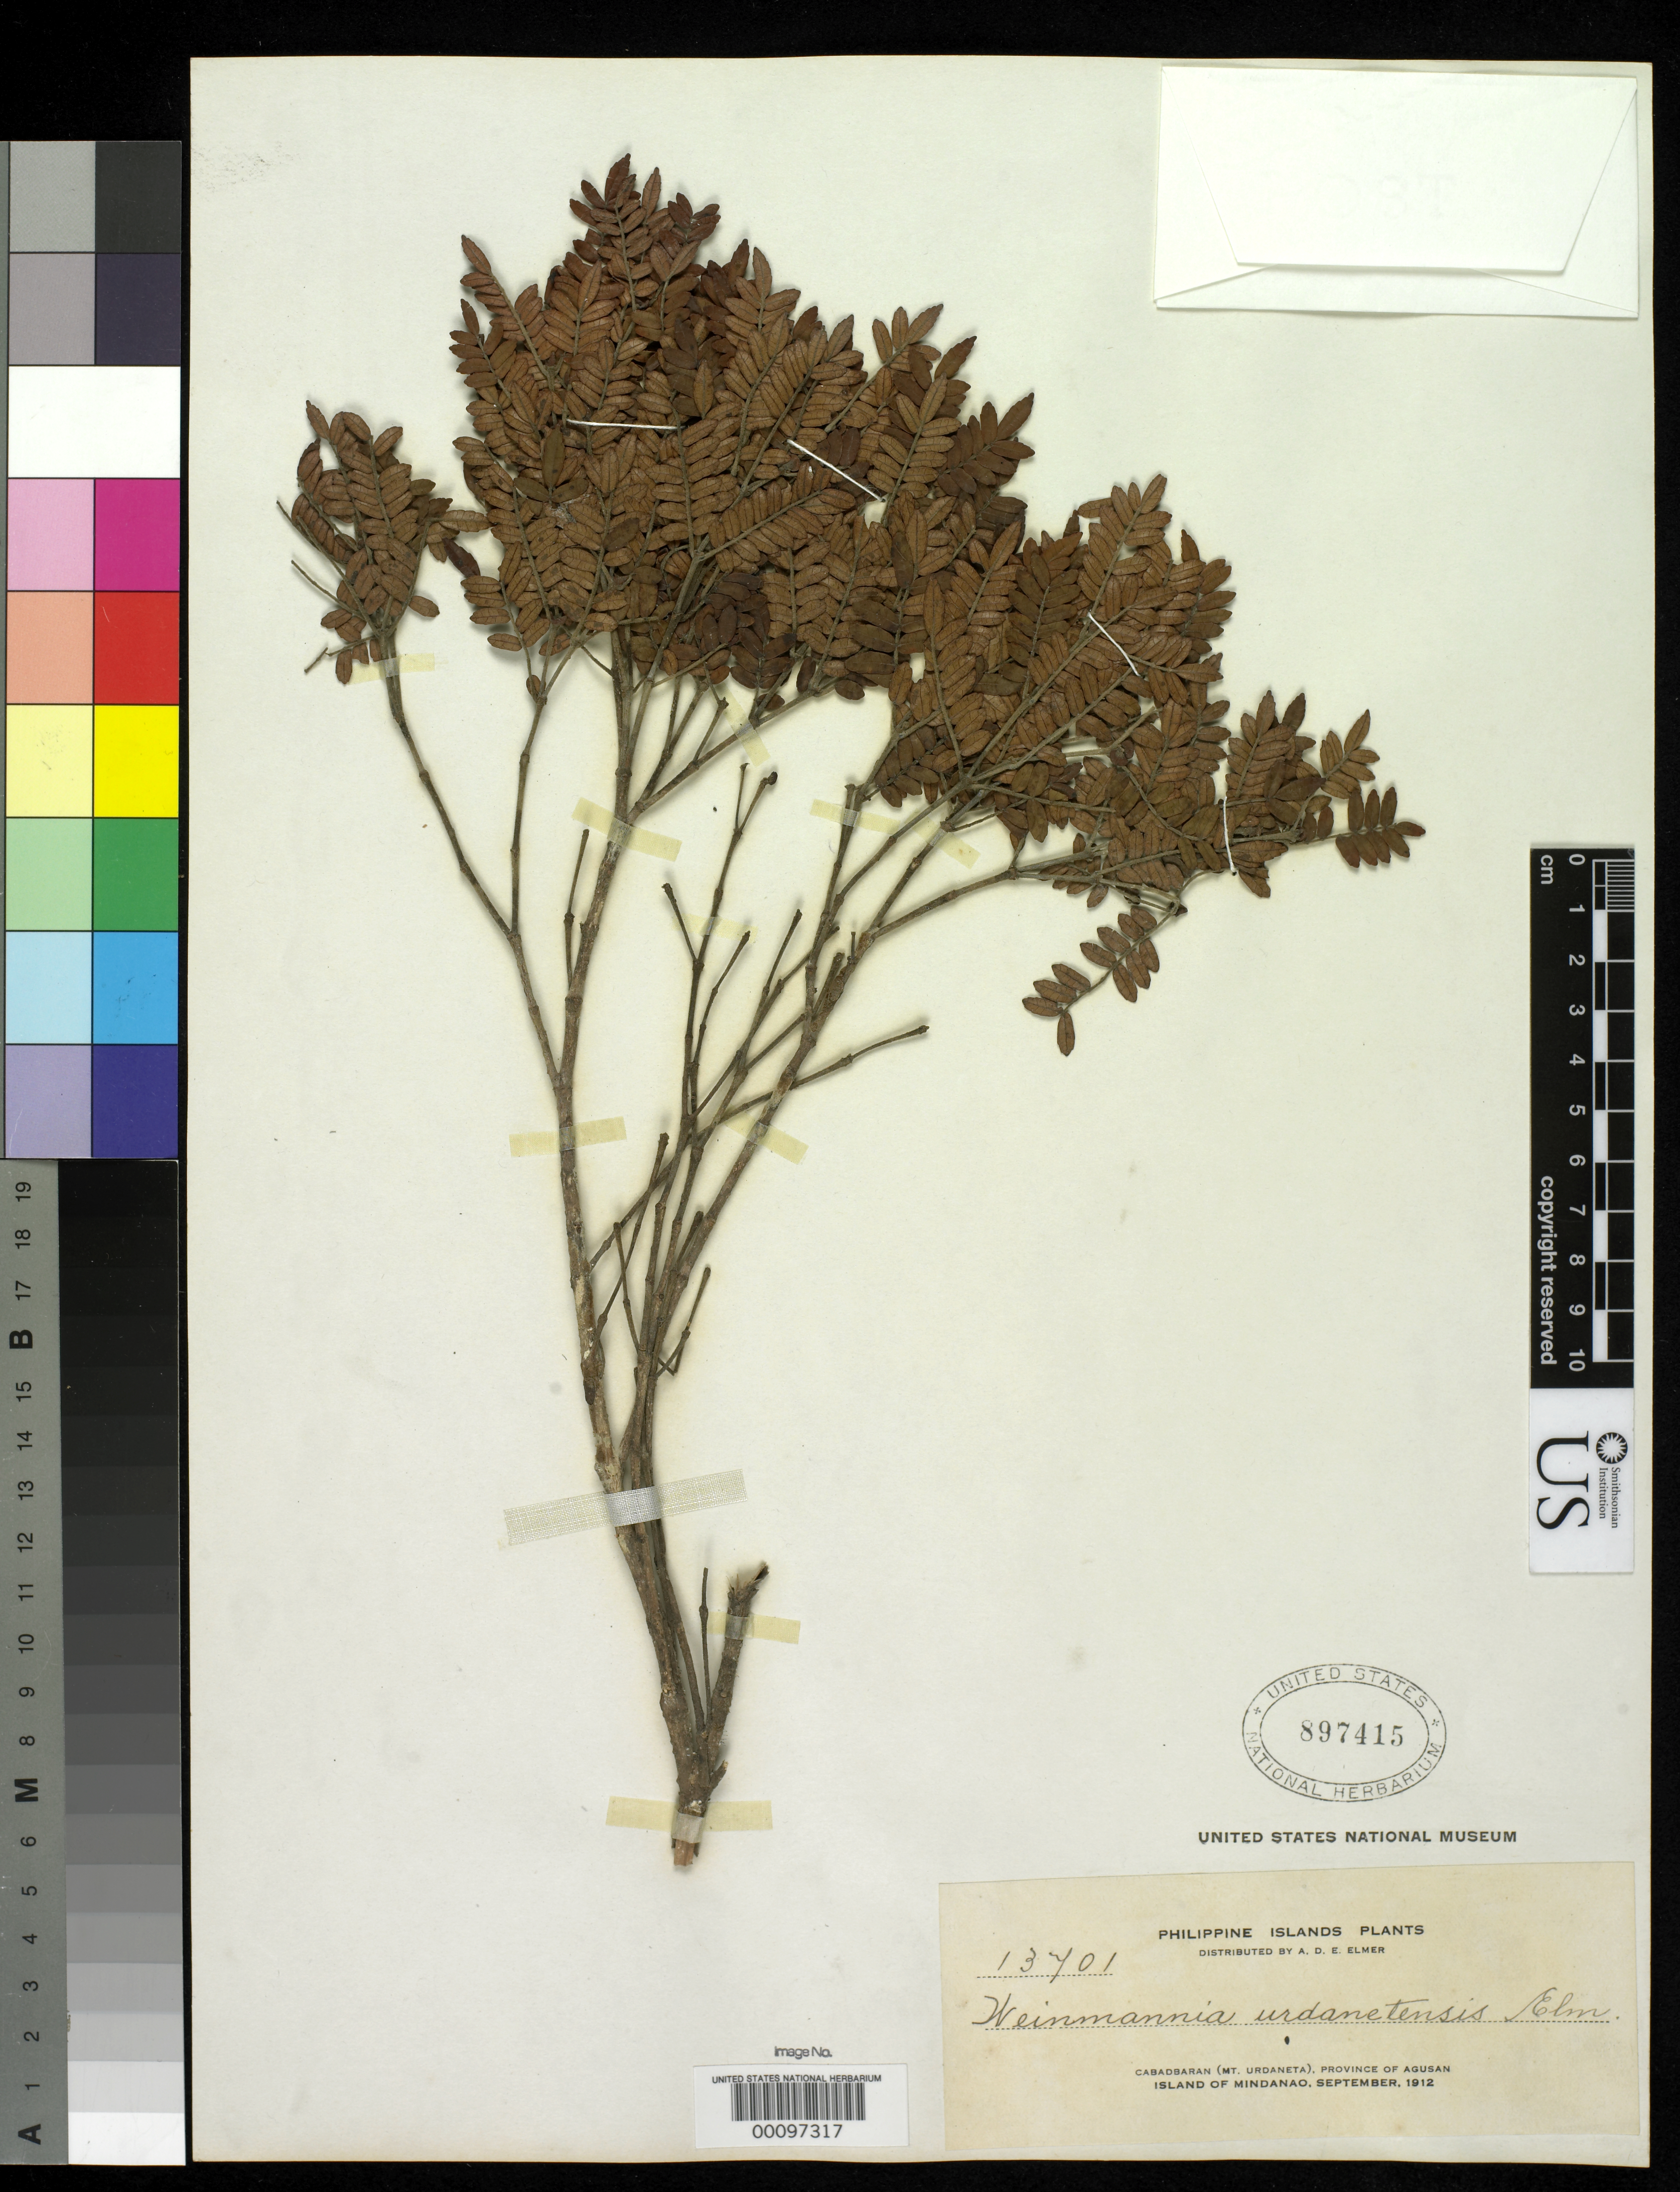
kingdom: Plantae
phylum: Tracheophyta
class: Magnoliopsida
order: Oxalidales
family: Cunoniaceae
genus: Weinmannia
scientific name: Weinmannia urdanetensis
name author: Elmer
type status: Isotype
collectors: A. D. E. Elmer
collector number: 13701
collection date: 1912-07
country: Philippines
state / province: Caraga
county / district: Agusan del Norte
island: Mindanao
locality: Cabadbaran (Mt. Urdaneta), province of Agusan, Island of Mindanao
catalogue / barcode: US 897415